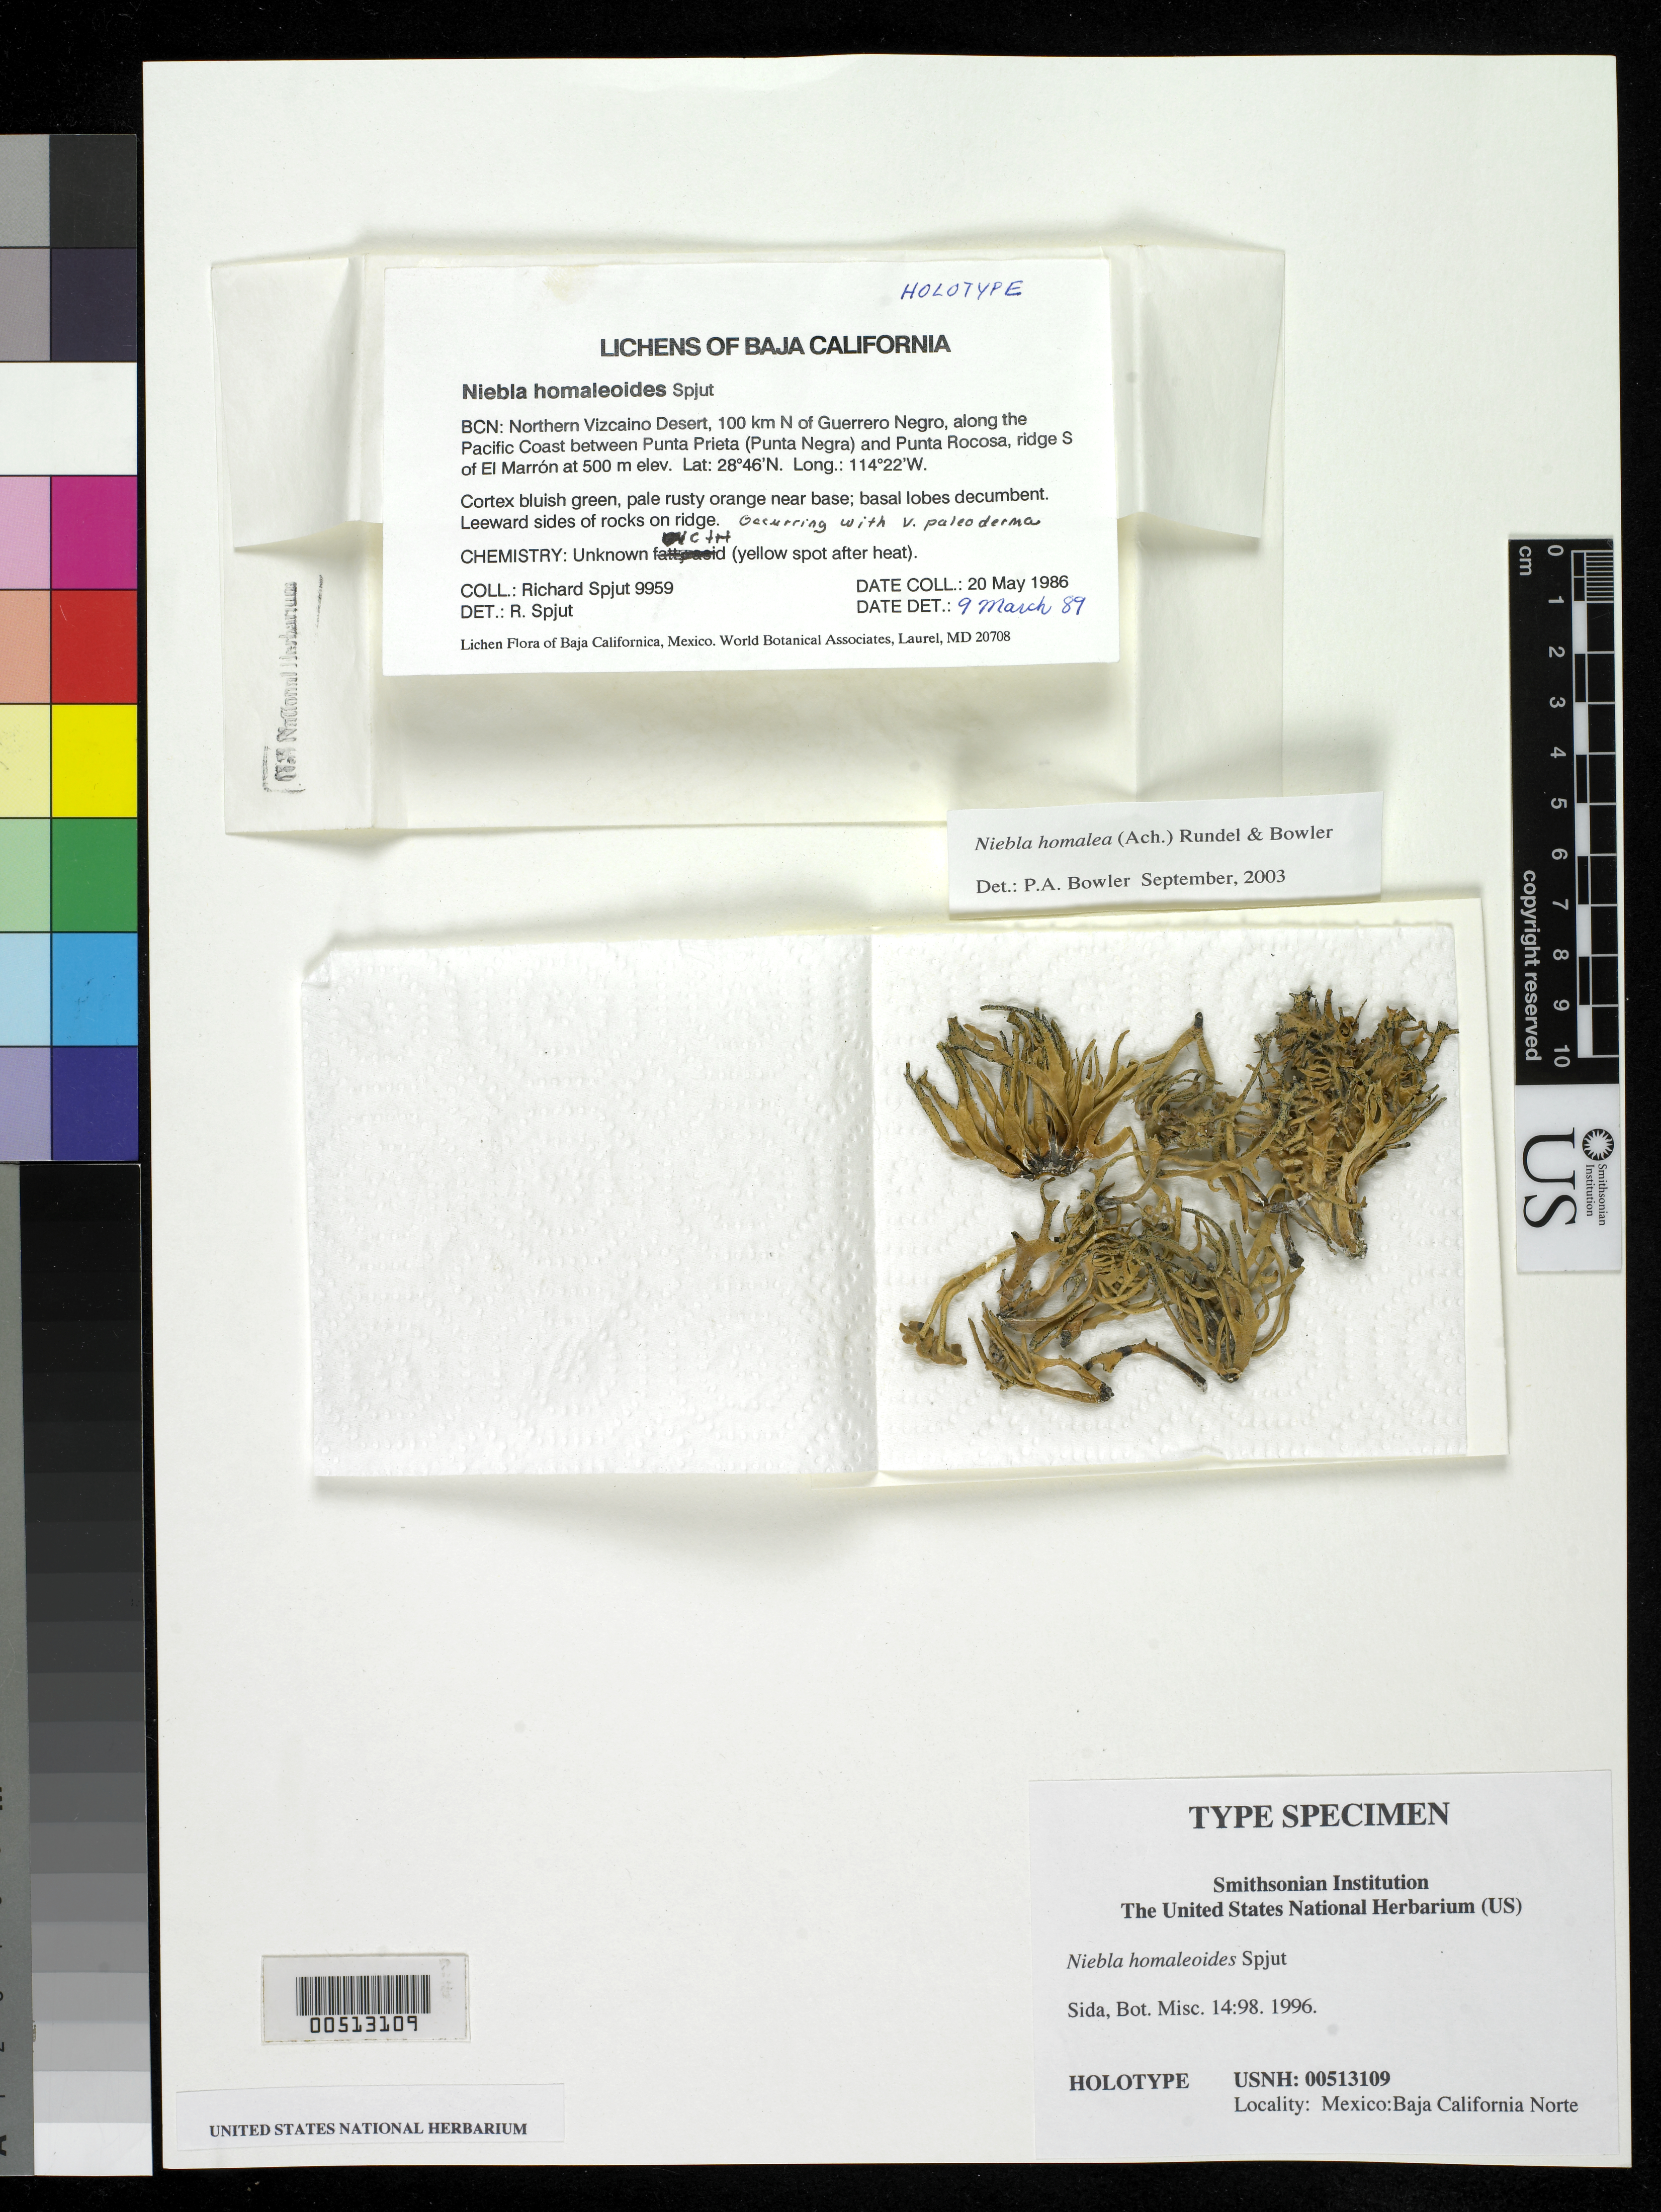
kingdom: Fungi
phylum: Ascomycota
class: Lecanoromycetes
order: Lecanorales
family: Ramalinaceae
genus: Niebla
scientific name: Niebla homaleoides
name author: Spjut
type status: Holotype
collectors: R. Spjut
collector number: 9959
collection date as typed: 20 May 1986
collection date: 1986-05-20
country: Mexico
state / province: Baja California Norte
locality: Northern Vizcaino Desert, 100 km N of Guerrero Negro, between Punta Prieta (Punta Negra) & Punta Rocosa, ridge S of El Marron.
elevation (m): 500